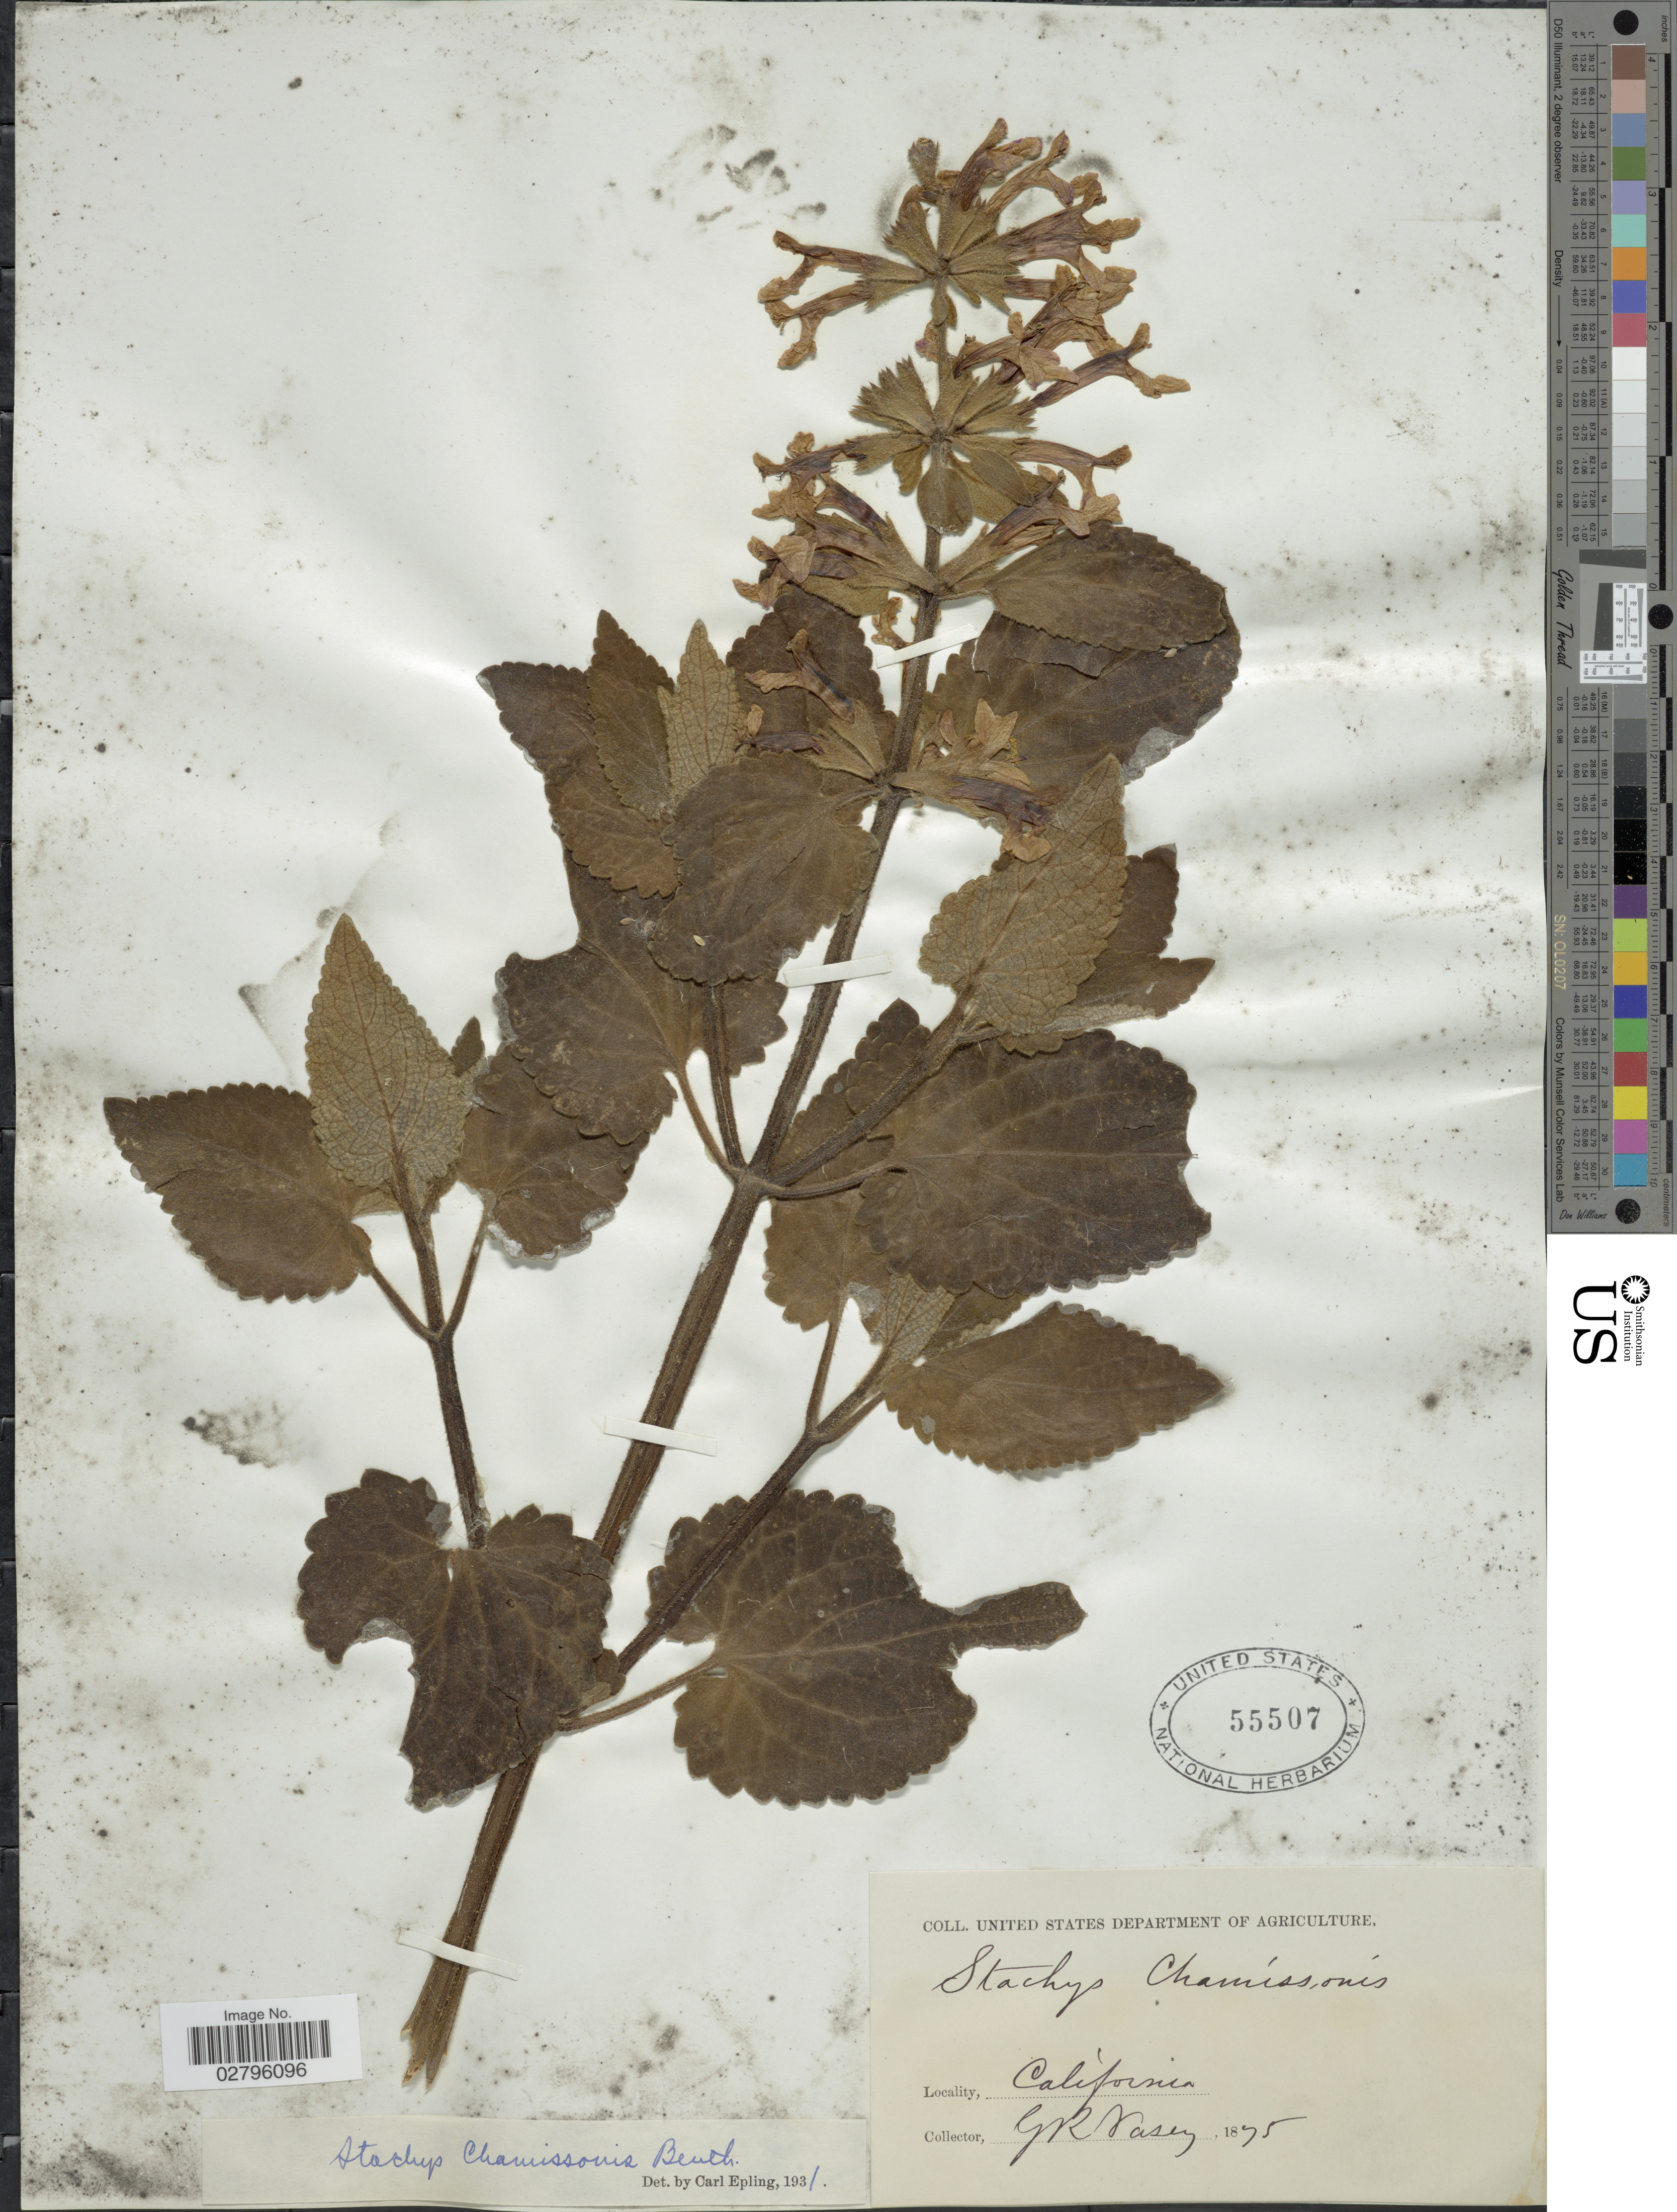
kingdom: Plantae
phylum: Tracheophyta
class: Magnoliopsida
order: Lamiales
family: Lamiaceae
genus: Stachys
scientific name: Stachys chamissonis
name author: Benth.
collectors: G. R. Vasey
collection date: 1875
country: United States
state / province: California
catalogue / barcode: US 55507